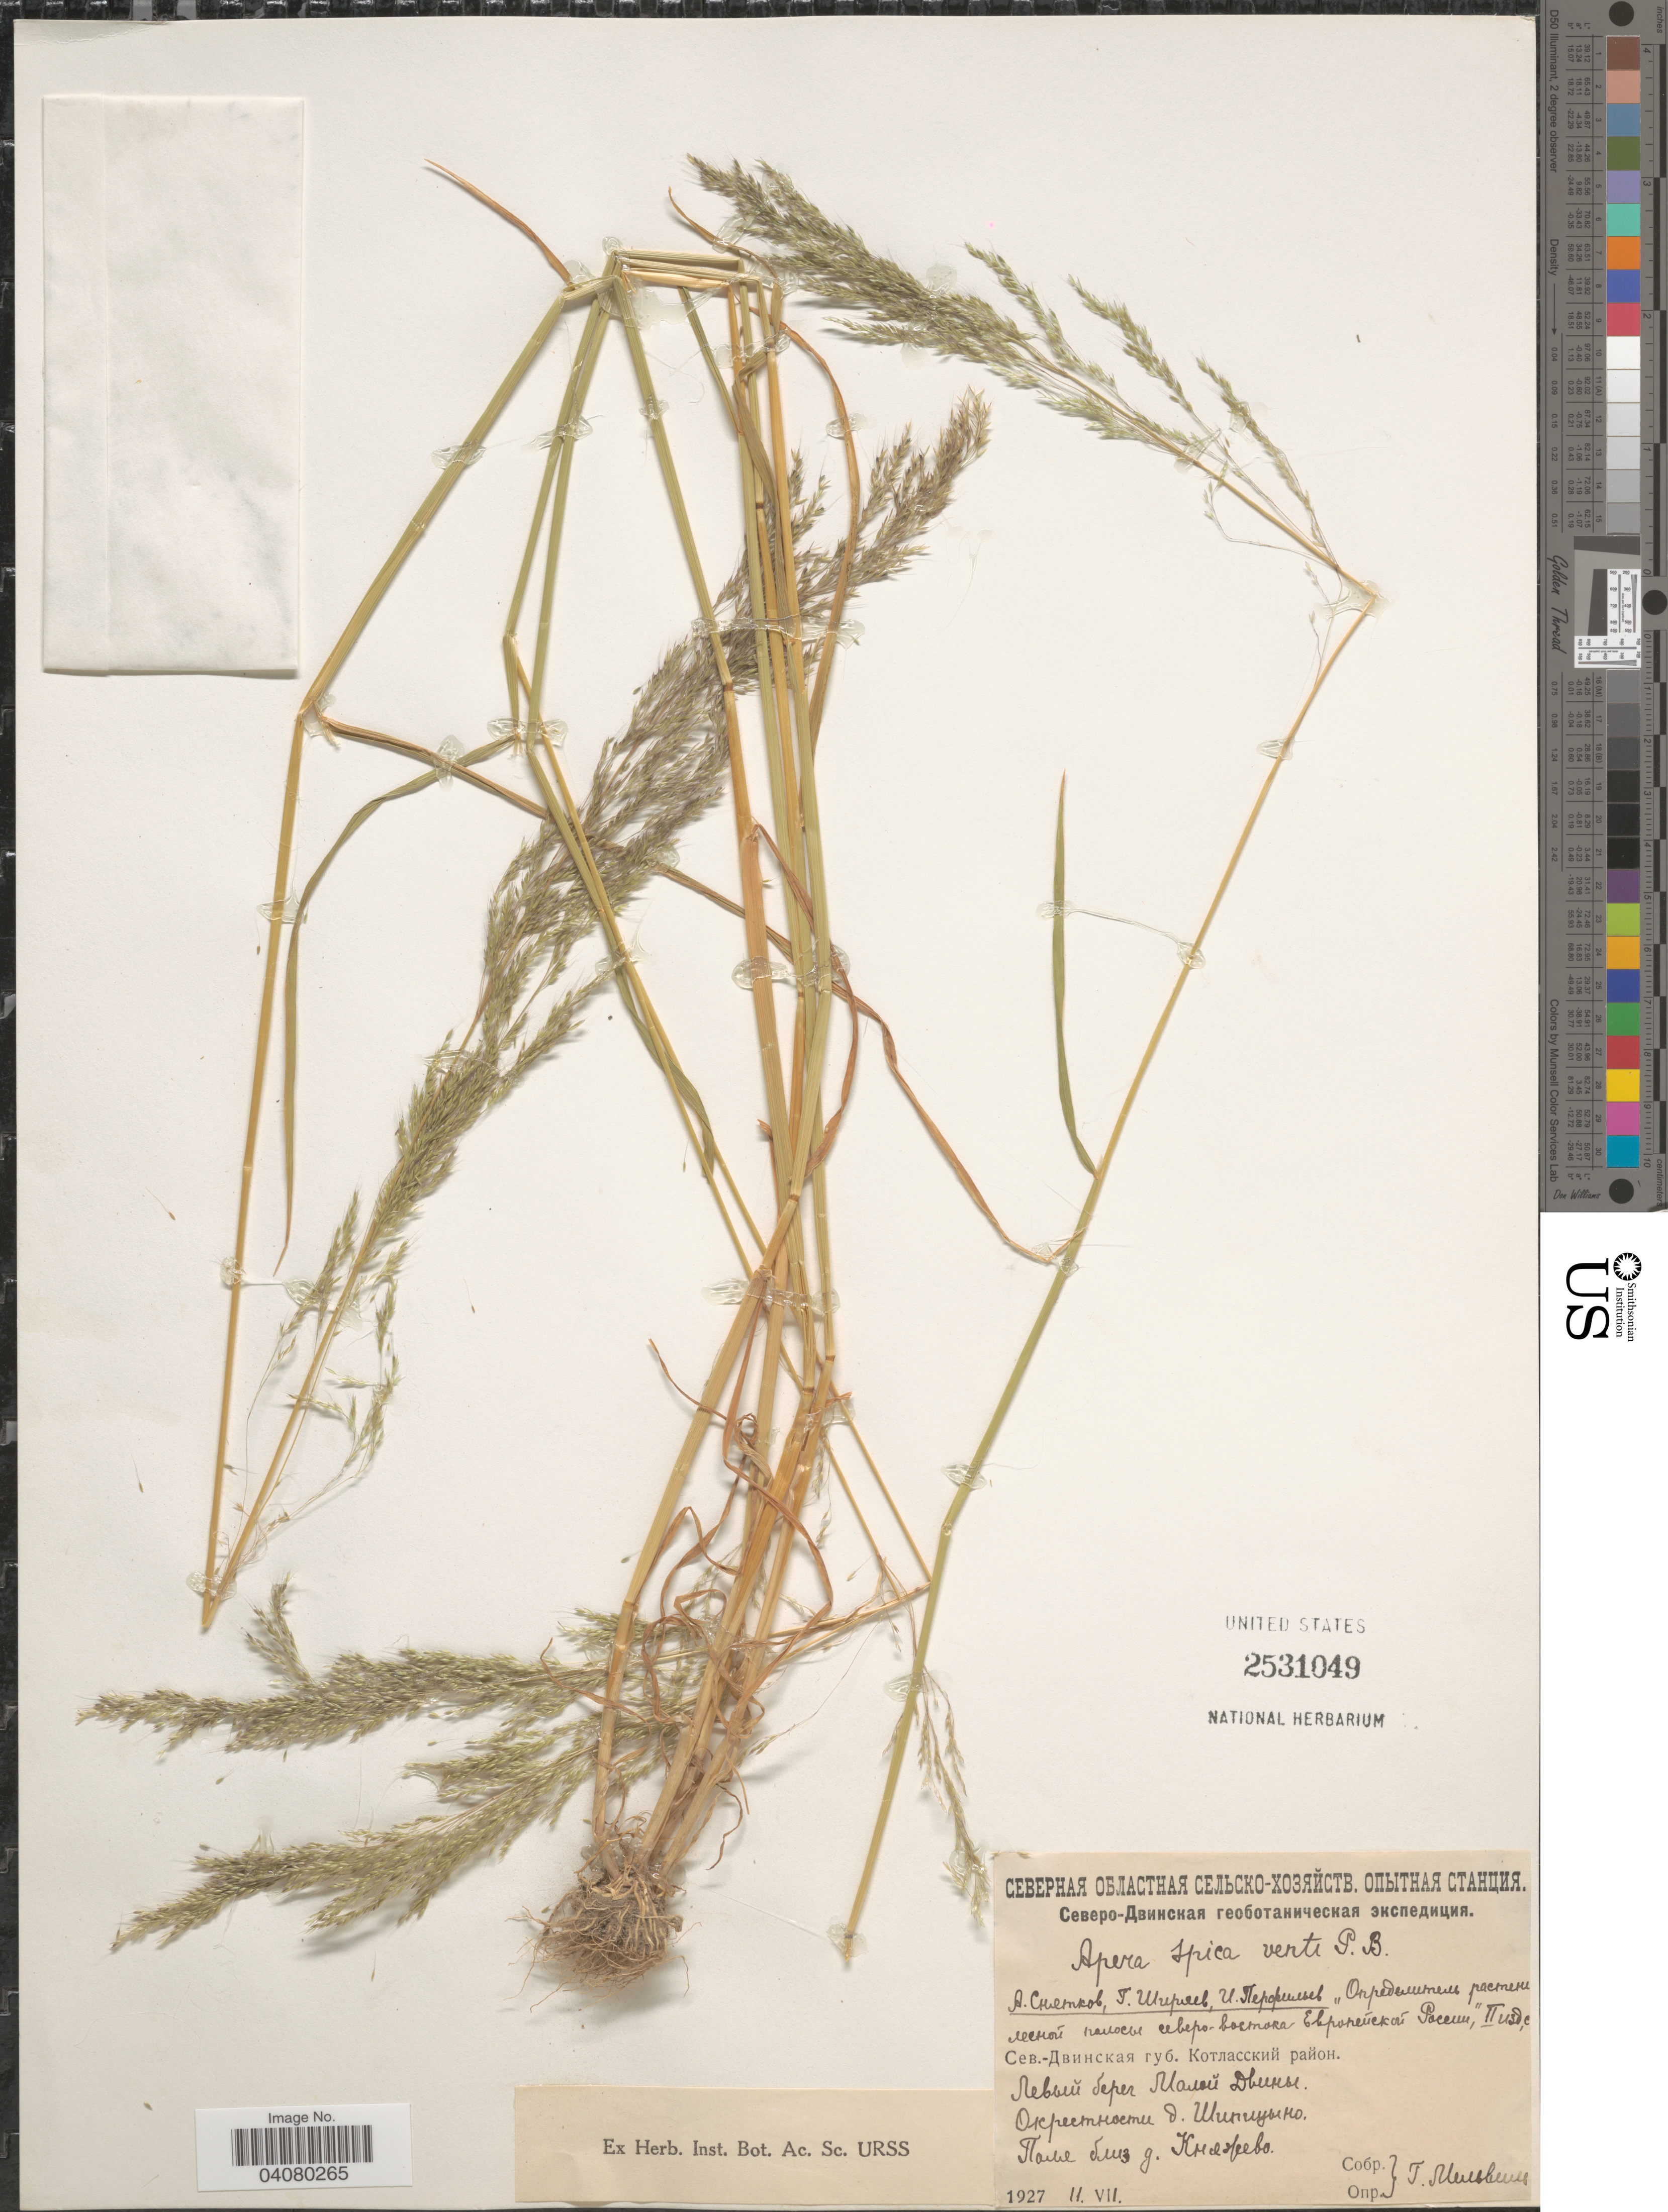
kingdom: Plantae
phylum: Tracheophyta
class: Liliopsida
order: Poales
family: Poaceae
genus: Apera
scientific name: Apera spica-venti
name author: (L.) P. Beauv.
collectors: G. Melvenev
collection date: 1927-07-11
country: Russian Federation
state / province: Vologda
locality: Left shore of Malaya Dvina River, vicinity of village Shipitsyno, fields near village Knyazhevo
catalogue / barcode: US 2531049